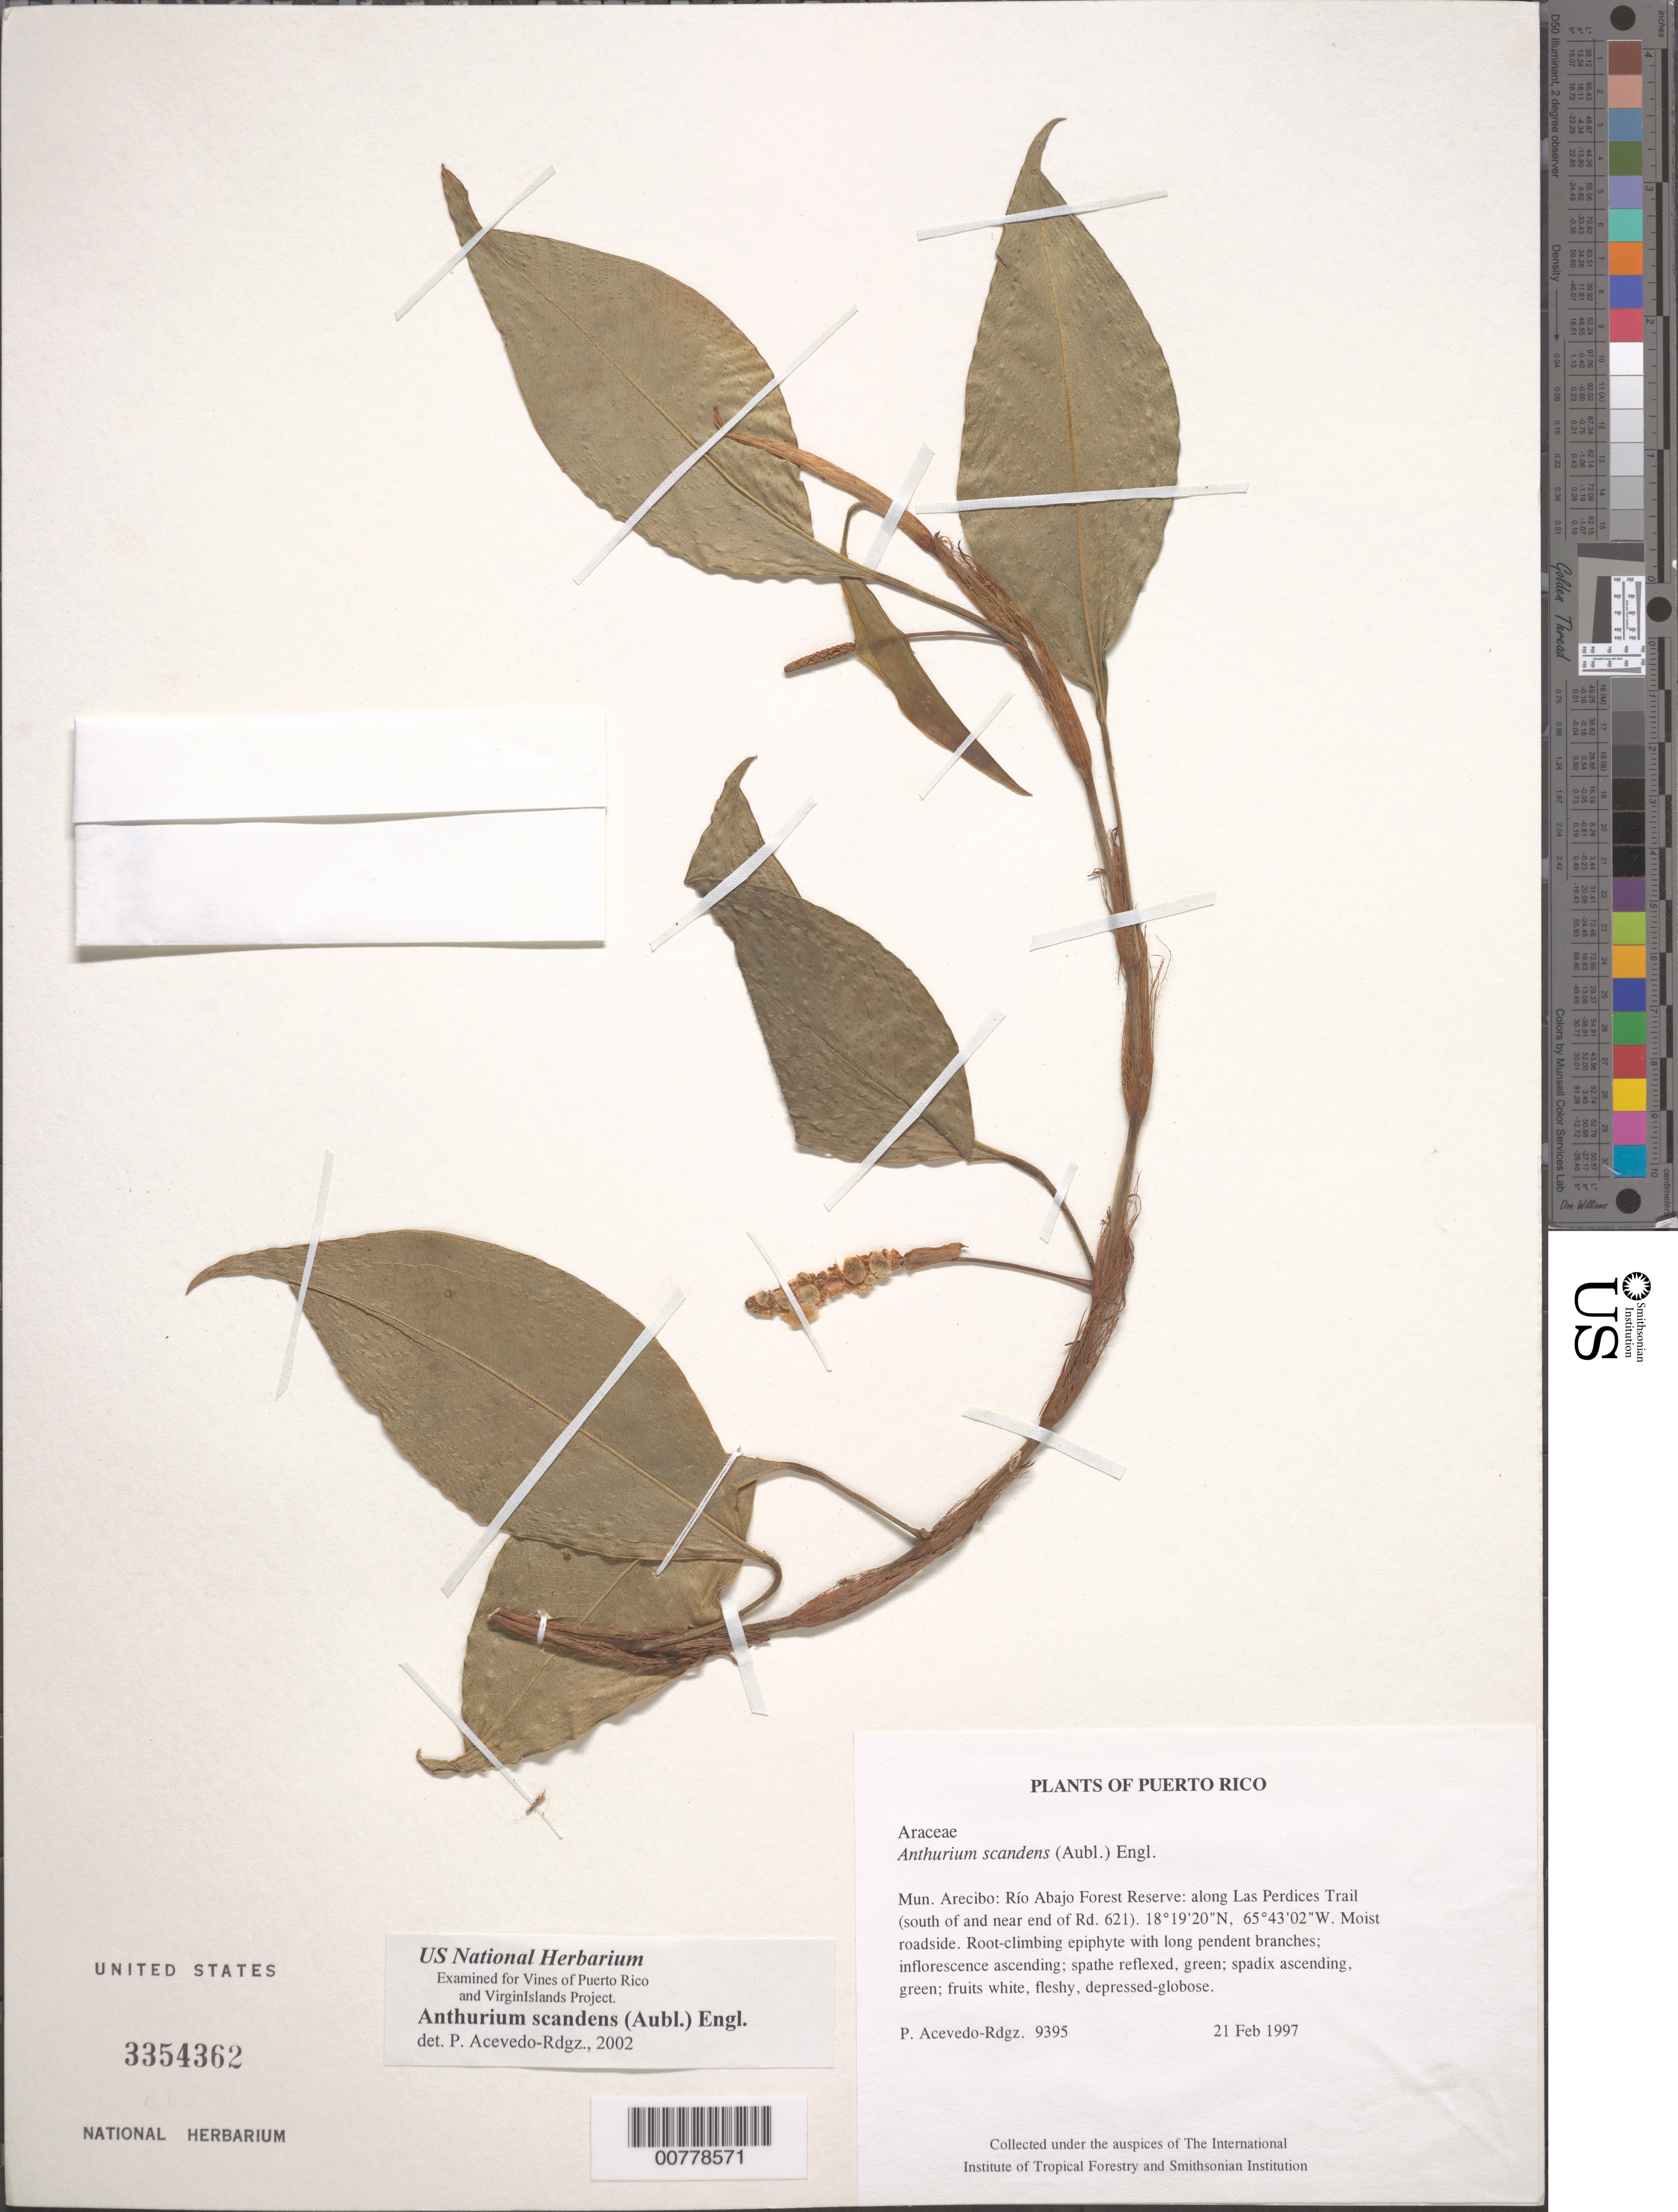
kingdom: Plantae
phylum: Tracheophyta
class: Liliopsida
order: Alismatales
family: Araceae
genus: Anthurium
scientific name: Anthurium scandens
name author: (Aubl.) Engl.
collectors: P. Acevedo-Rodr.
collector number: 9395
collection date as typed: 21 Feb 1997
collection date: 1997-02-21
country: Puerto Rico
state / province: Arecibo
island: Puerto Rico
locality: Arecibo; Río Abajo Forest Reserve: along Las Perdices Trail (south of and near end of Rd. 621).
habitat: Moist roadside.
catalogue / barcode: US 3354362